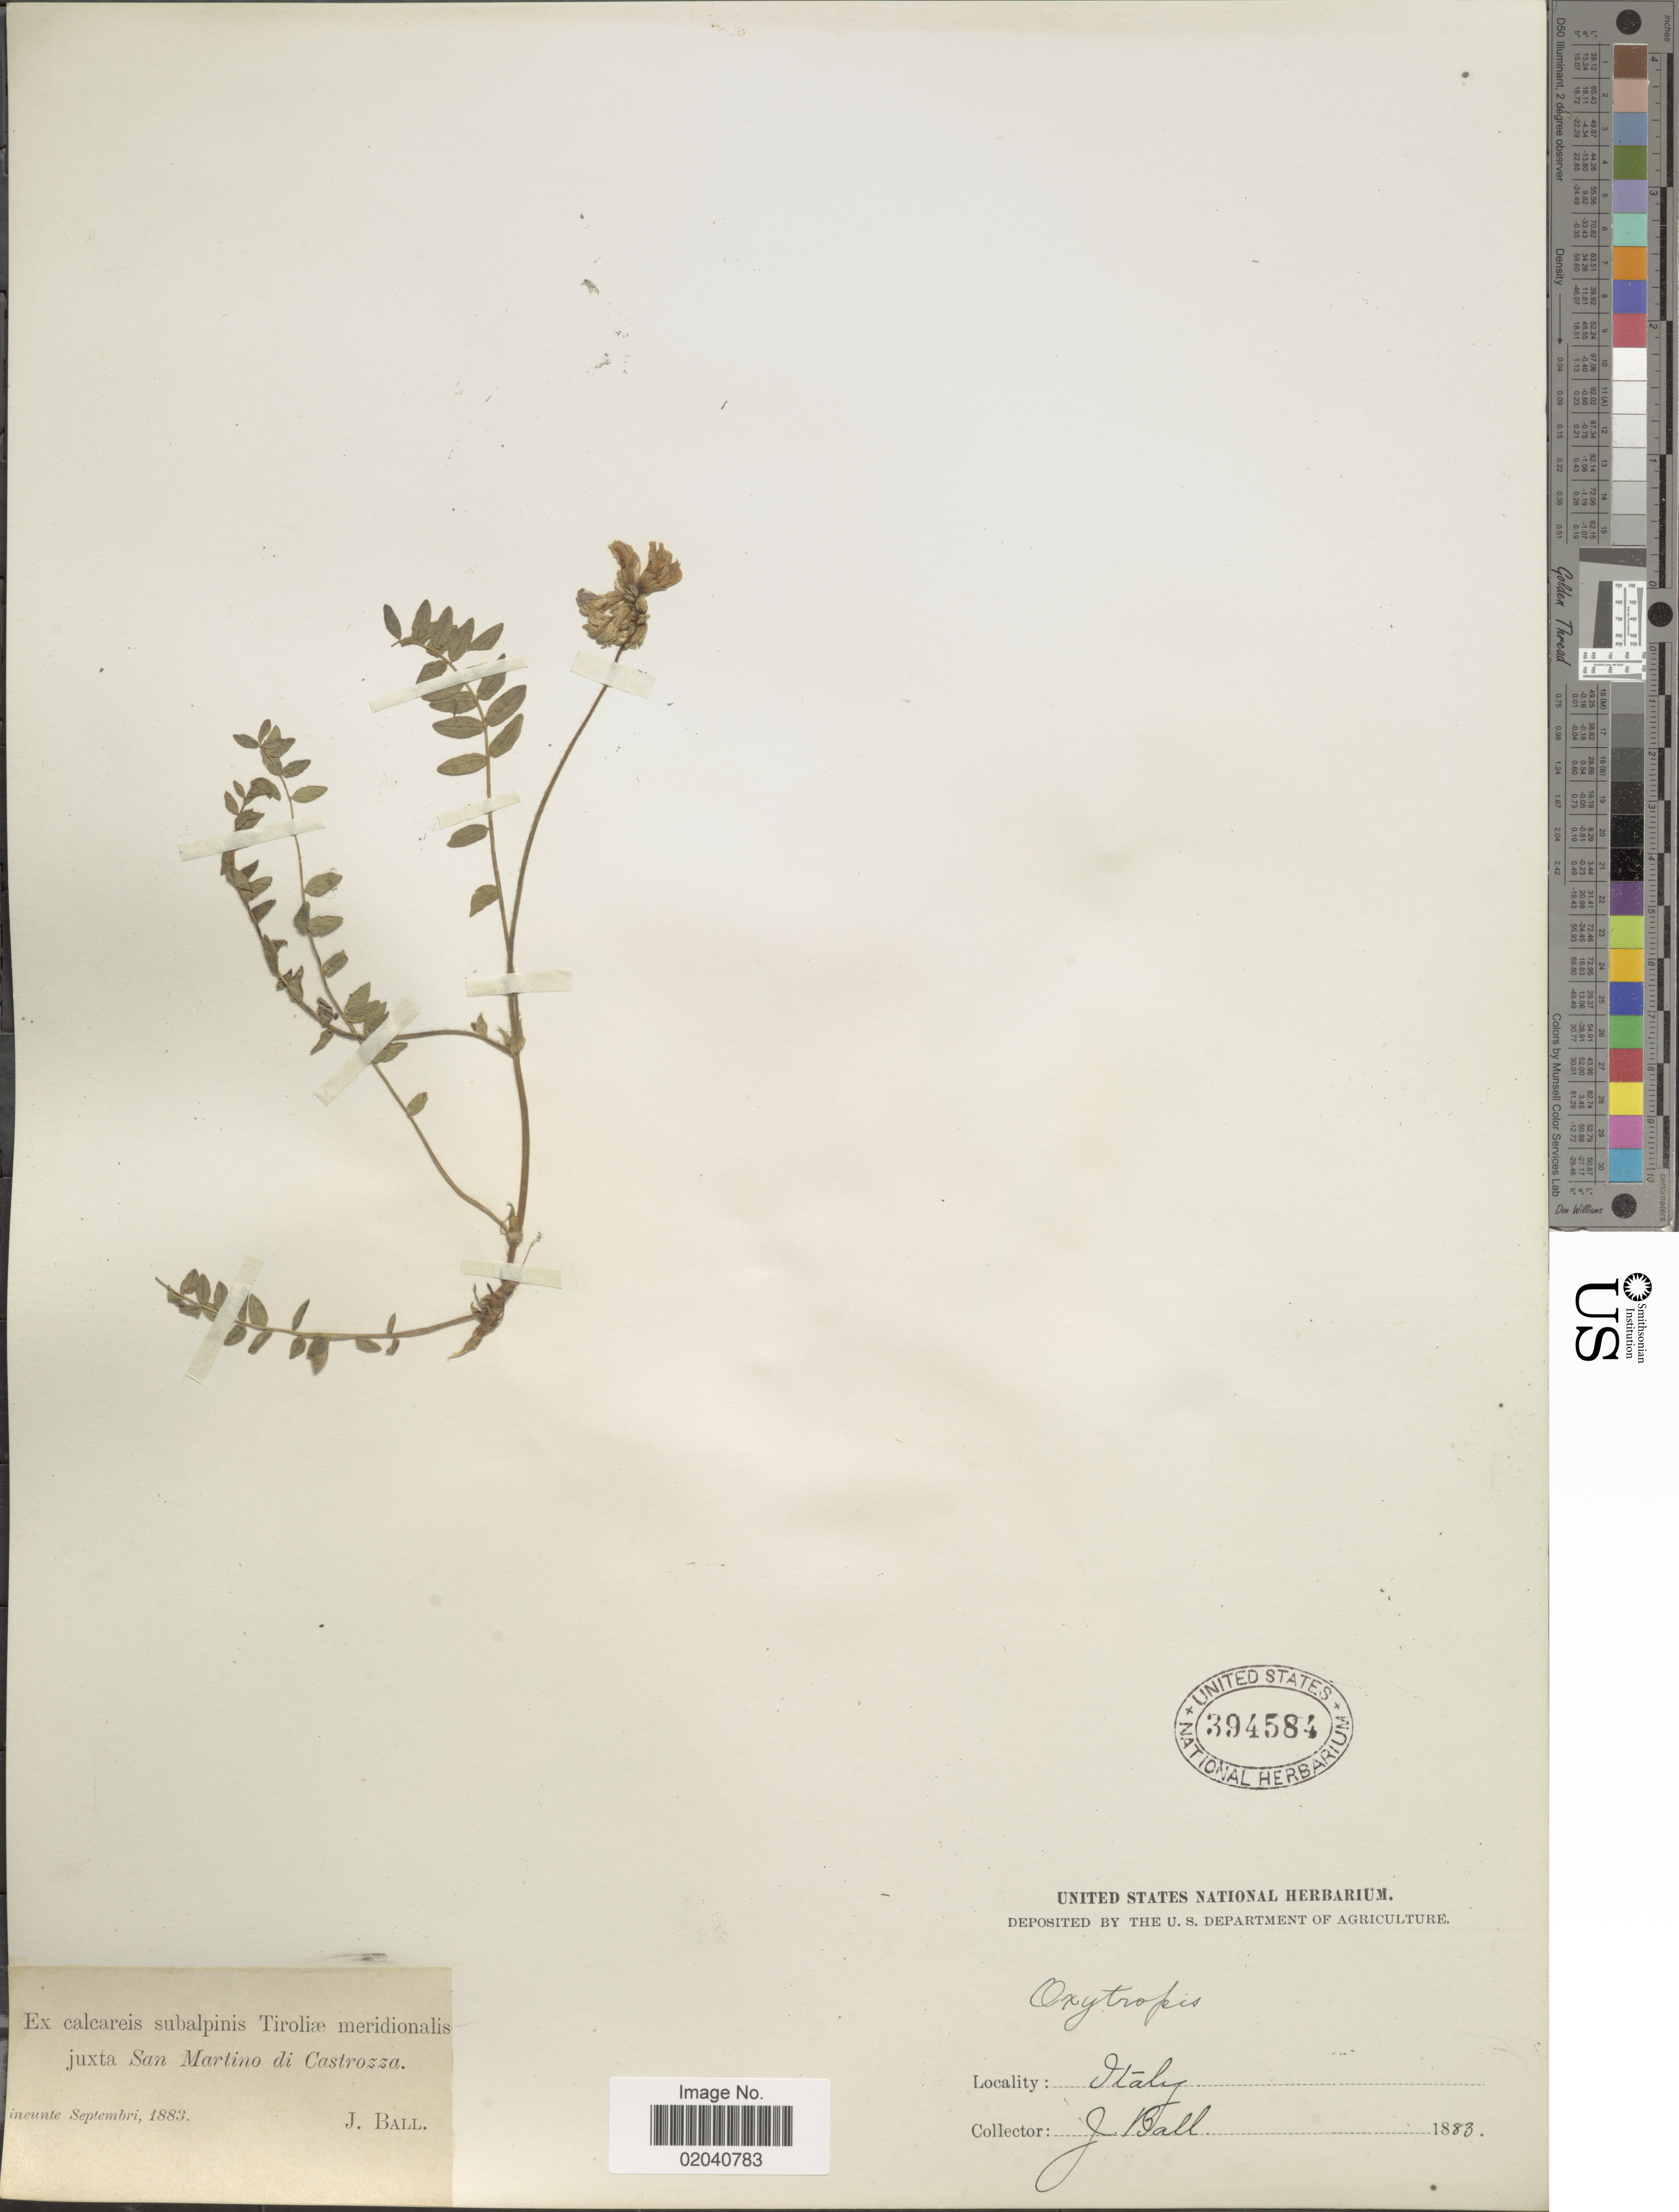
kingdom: Plantae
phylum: Tracheophyta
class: Magnoliopsida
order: Fabales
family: Fabaceae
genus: Oxytropis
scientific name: Oxytropis sp.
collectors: J. Ball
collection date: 1883-09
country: Austria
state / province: Tirol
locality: Calcareis subalpinis Tiroliæ meridionalis juxta San Martino di Castrozza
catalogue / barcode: US 394584